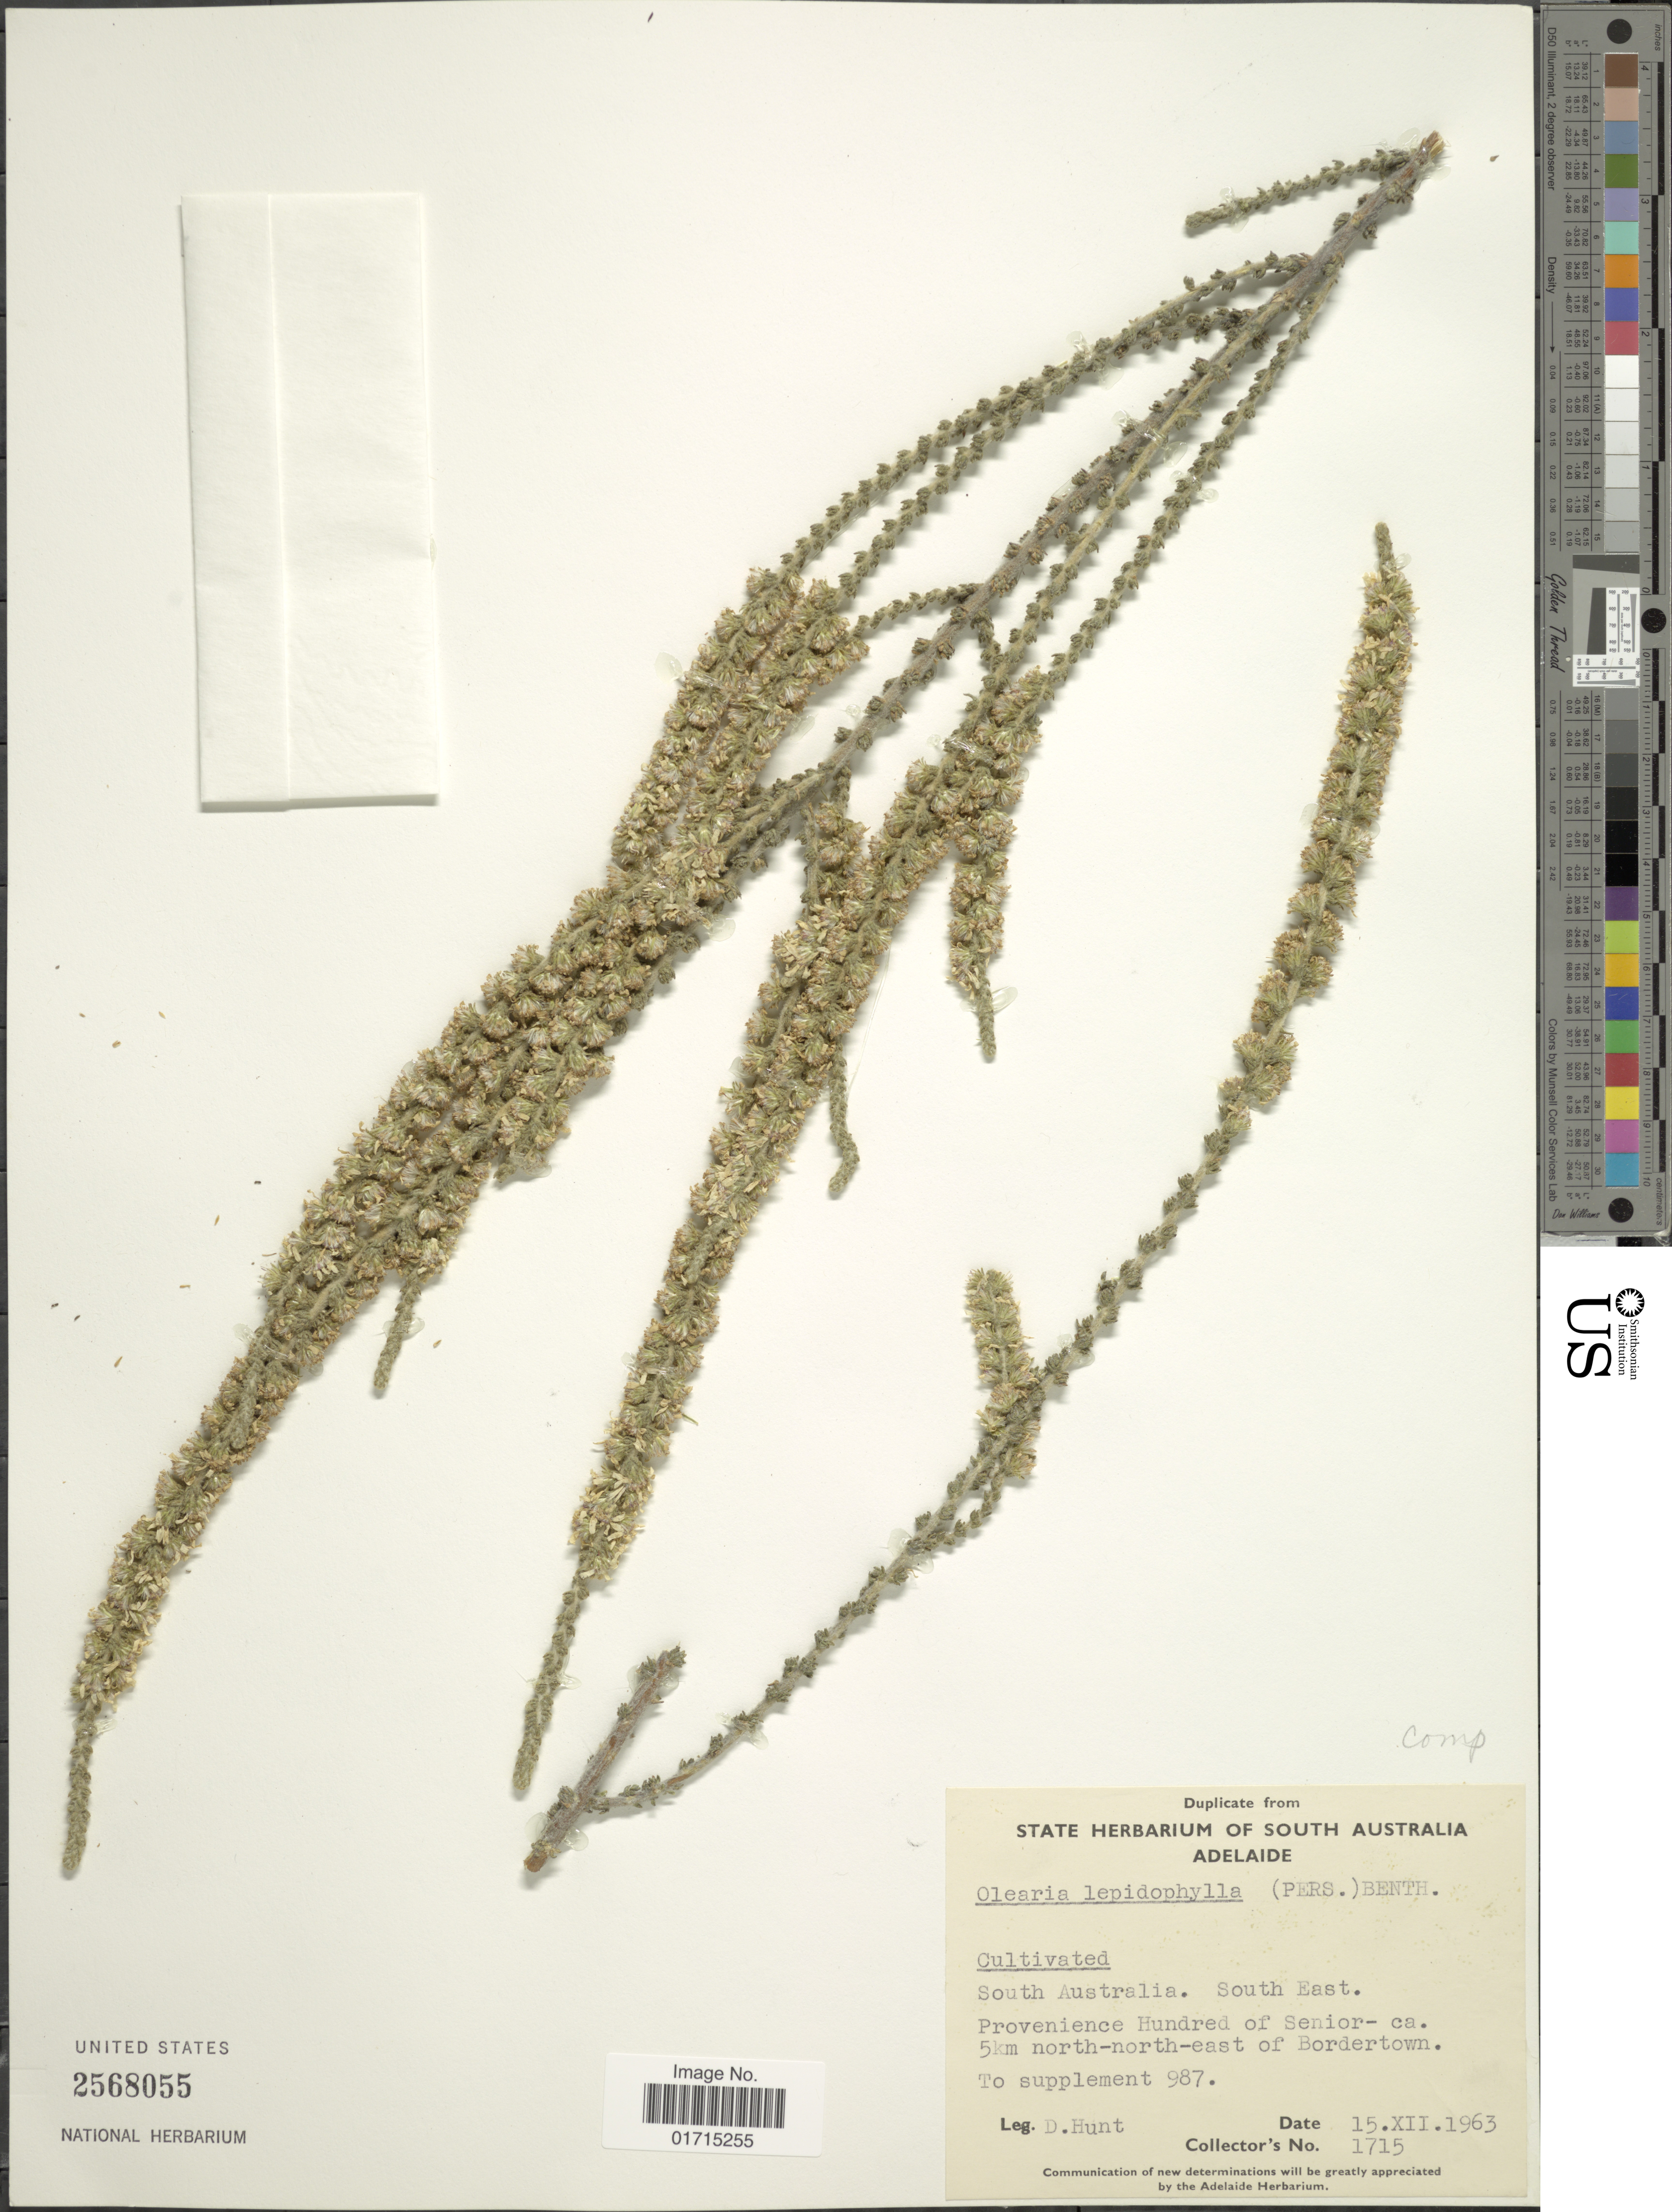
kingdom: Plantae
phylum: Tracheophyta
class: Magnoliopsida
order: Asterales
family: Asteraceae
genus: Olearia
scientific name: Olearia lepidophylla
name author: (Pers.) Benth.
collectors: D. R. Hunt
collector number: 1715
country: Australia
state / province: South Australia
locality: South Australia. South East. Provenience hundred of Senior-ca. 5km north-north-east of Bordertown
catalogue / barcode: US 2568055